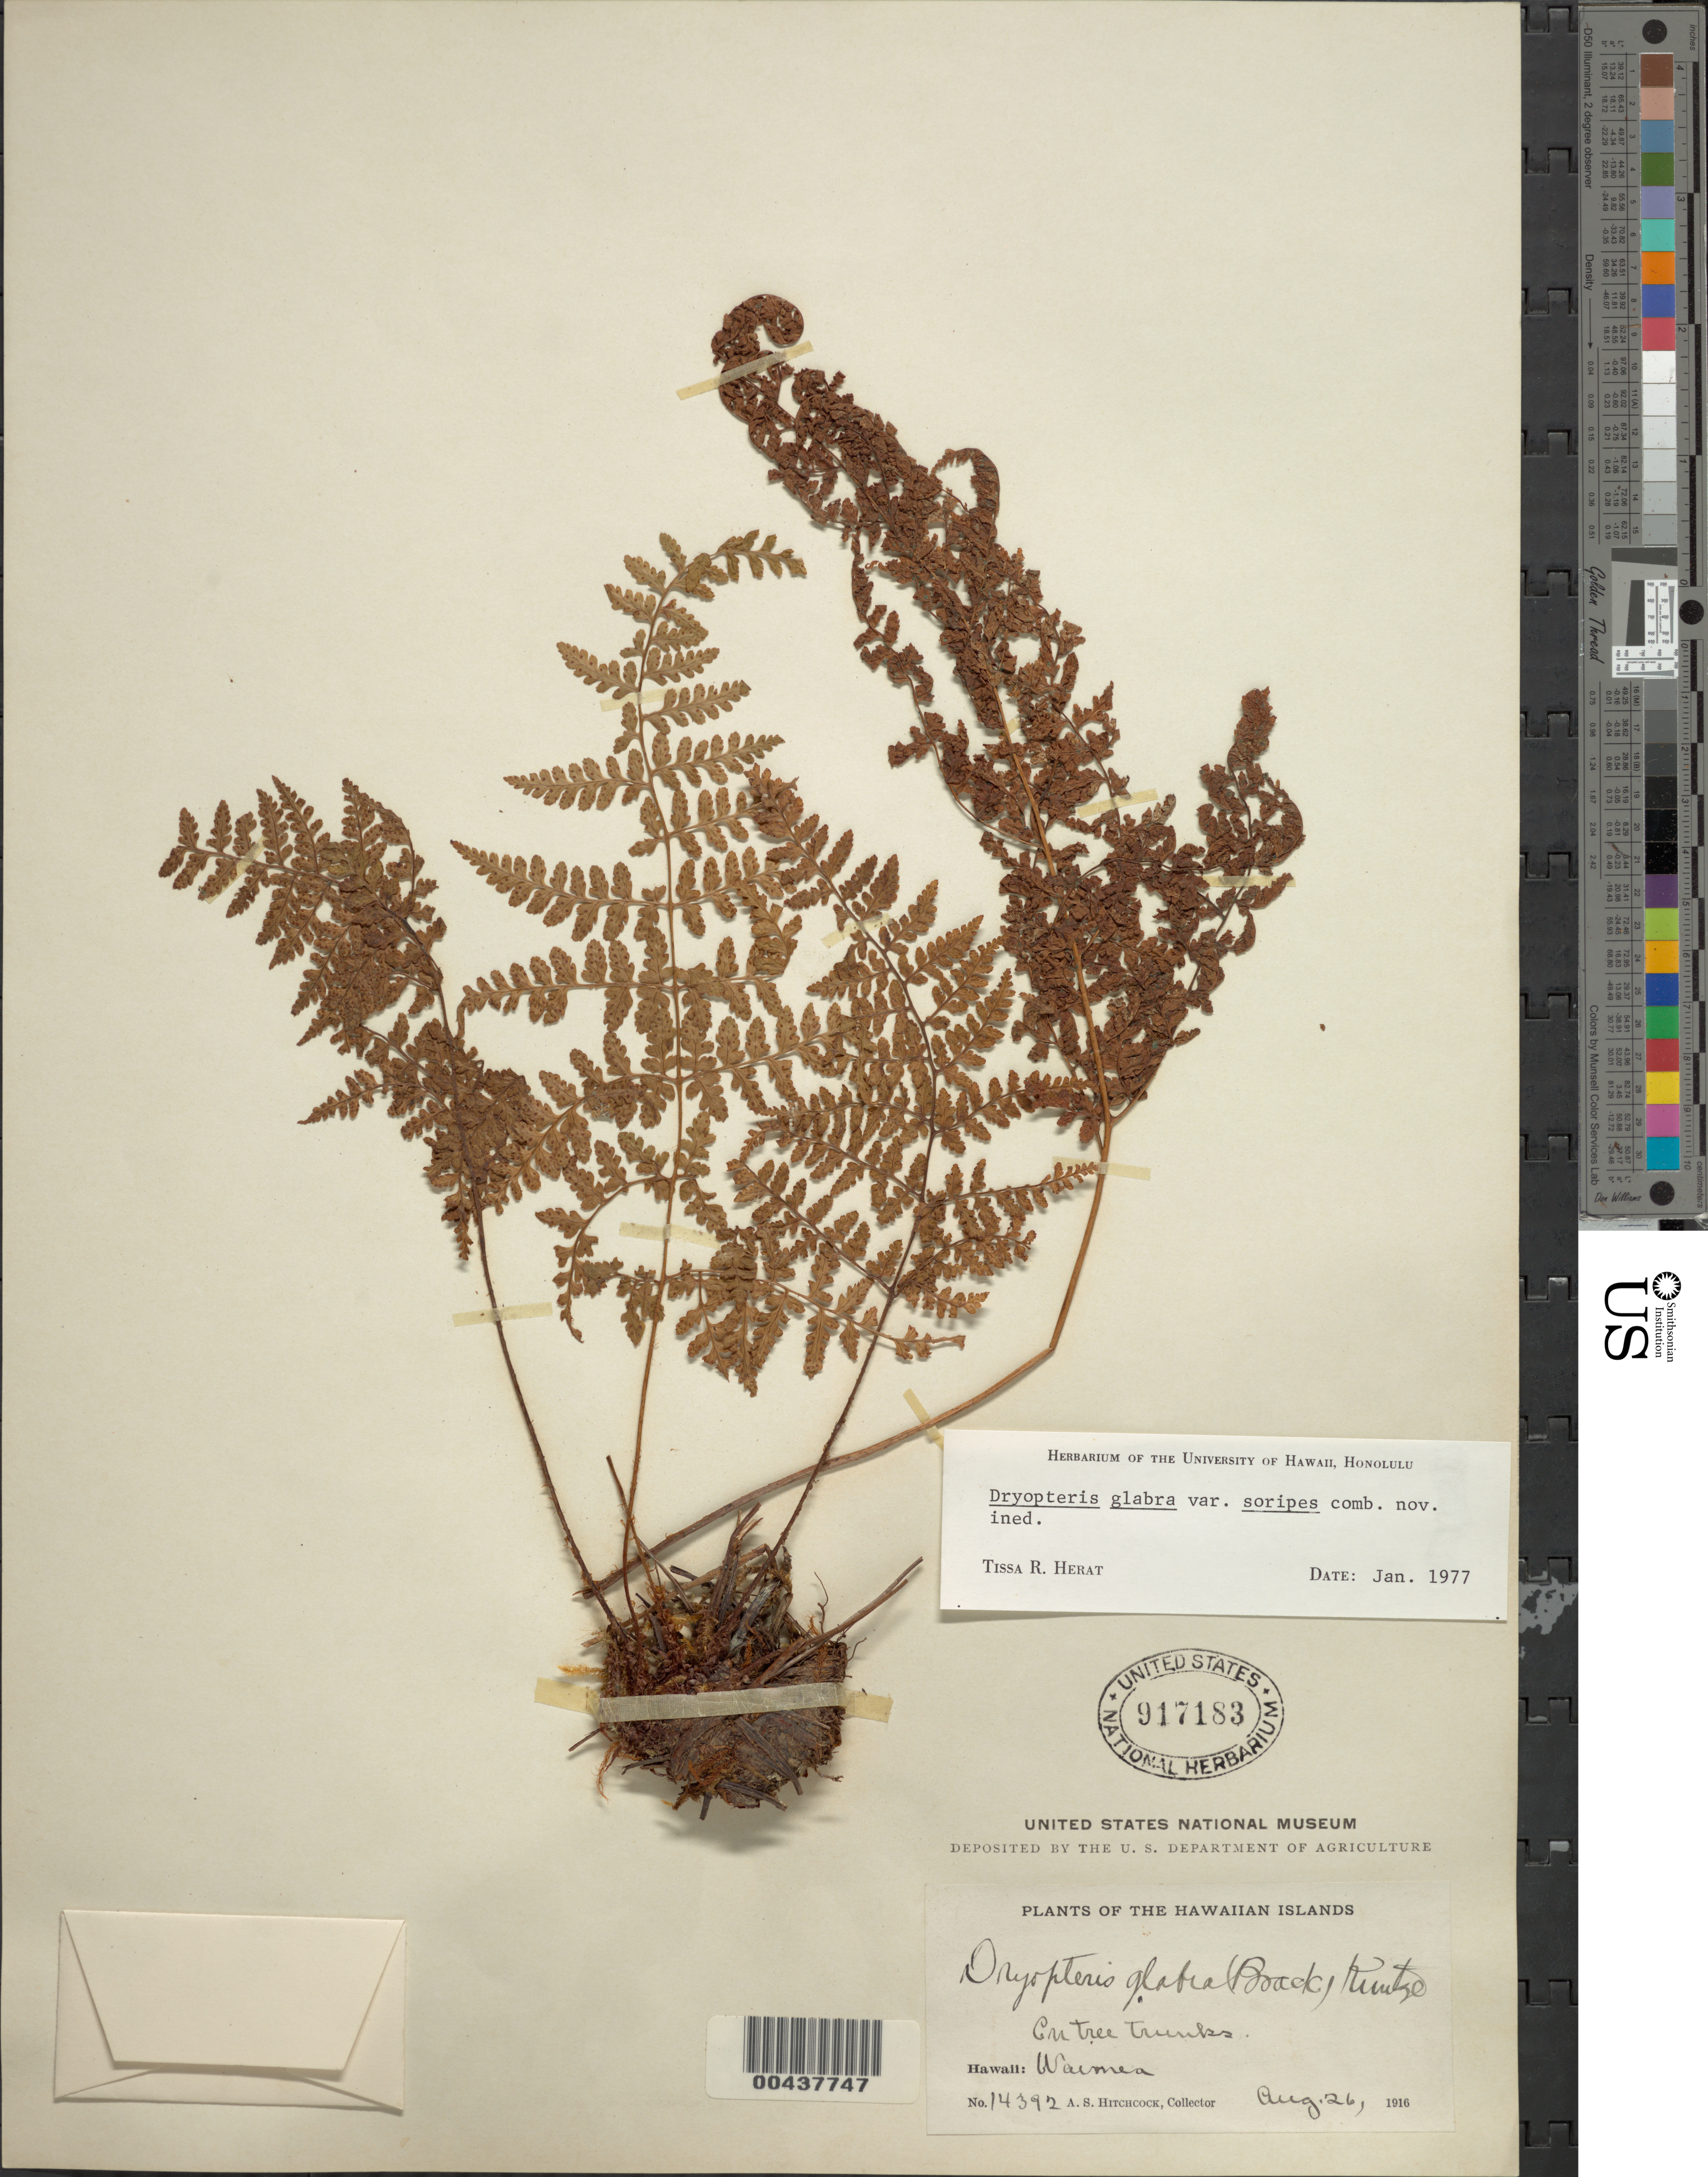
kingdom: Plantae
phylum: Tracheophyta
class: Polypodiopsida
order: Polypodiales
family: Dryopteridaceae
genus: Dryopteris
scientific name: Dryopteris glabra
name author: (Brack.) Kuntze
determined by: Herat, T. R.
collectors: A. S. Hitchcock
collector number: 14392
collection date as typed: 26 Aug 1916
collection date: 1916-08-26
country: United States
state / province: Hawaii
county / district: Hawaii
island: Hawaii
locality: Waimea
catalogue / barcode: US 917183